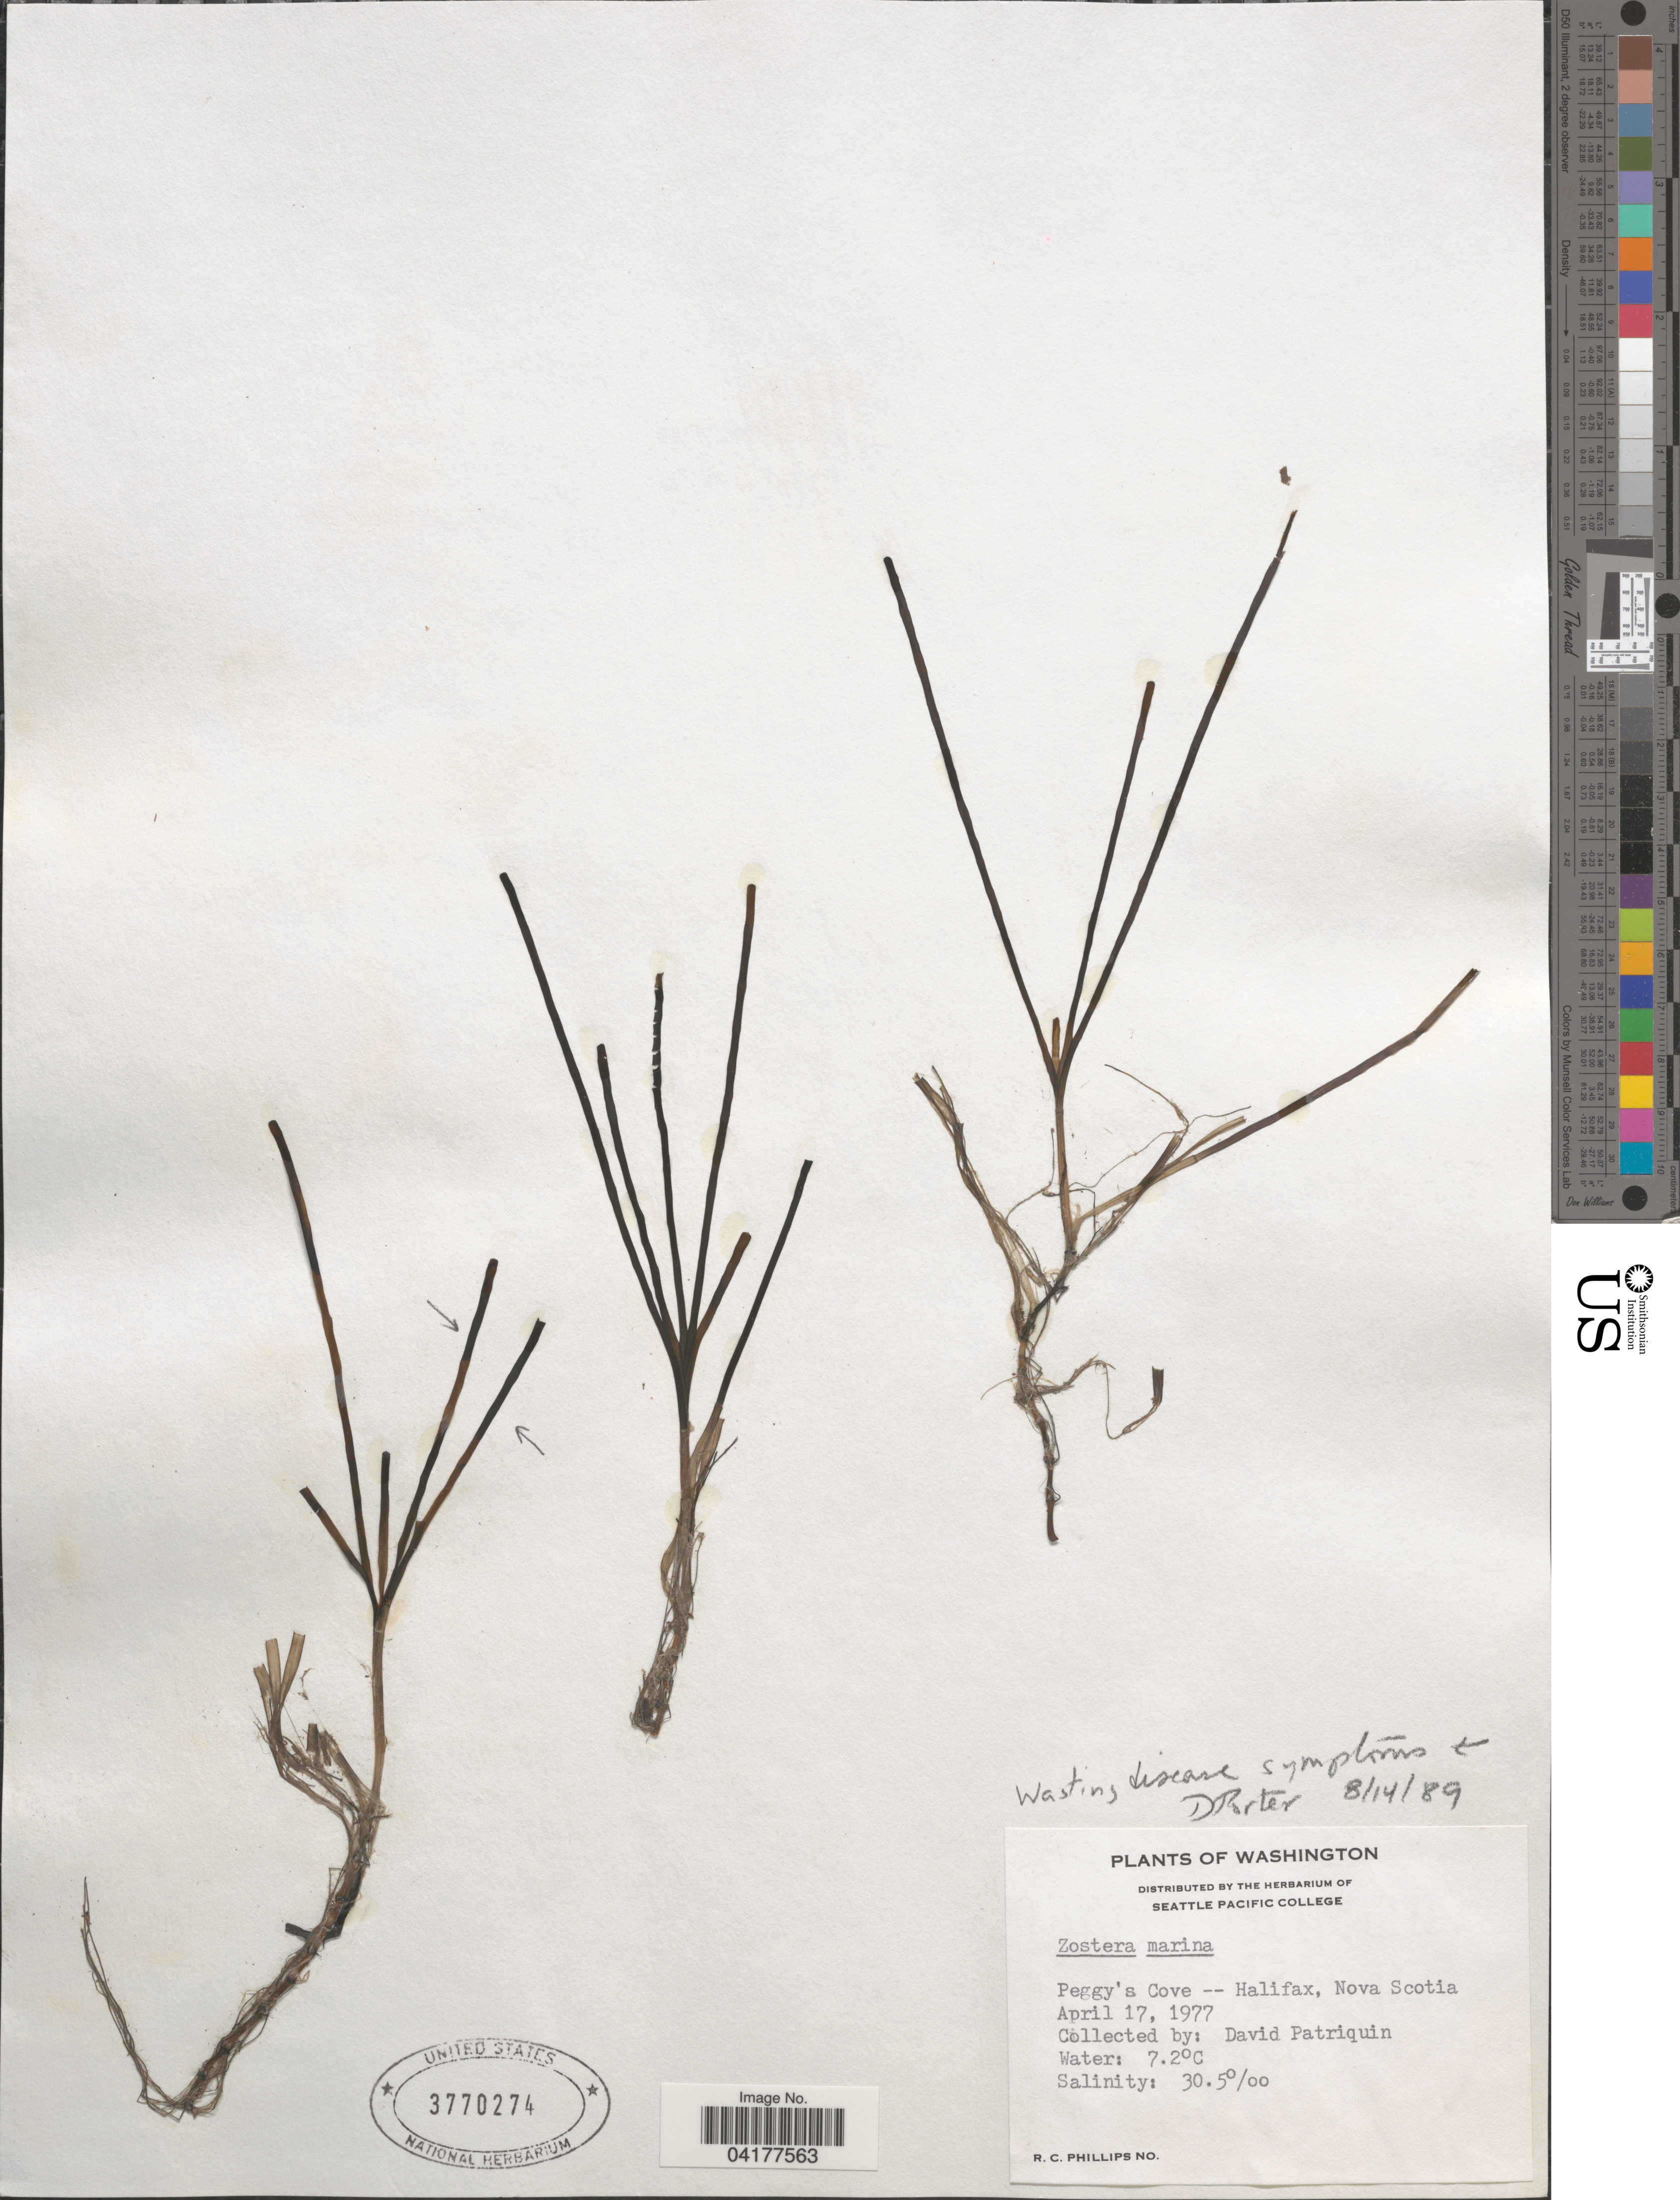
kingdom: Plantae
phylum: Tracheophyta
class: Liliopsida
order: Alismatales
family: Zosteraceae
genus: Zostera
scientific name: Zostera marina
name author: L.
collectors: D. Patriquin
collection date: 1977-04-17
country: Canada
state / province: Nova Scotia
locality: Peggy's Cove -- Halifax.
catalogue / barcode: US 3770274